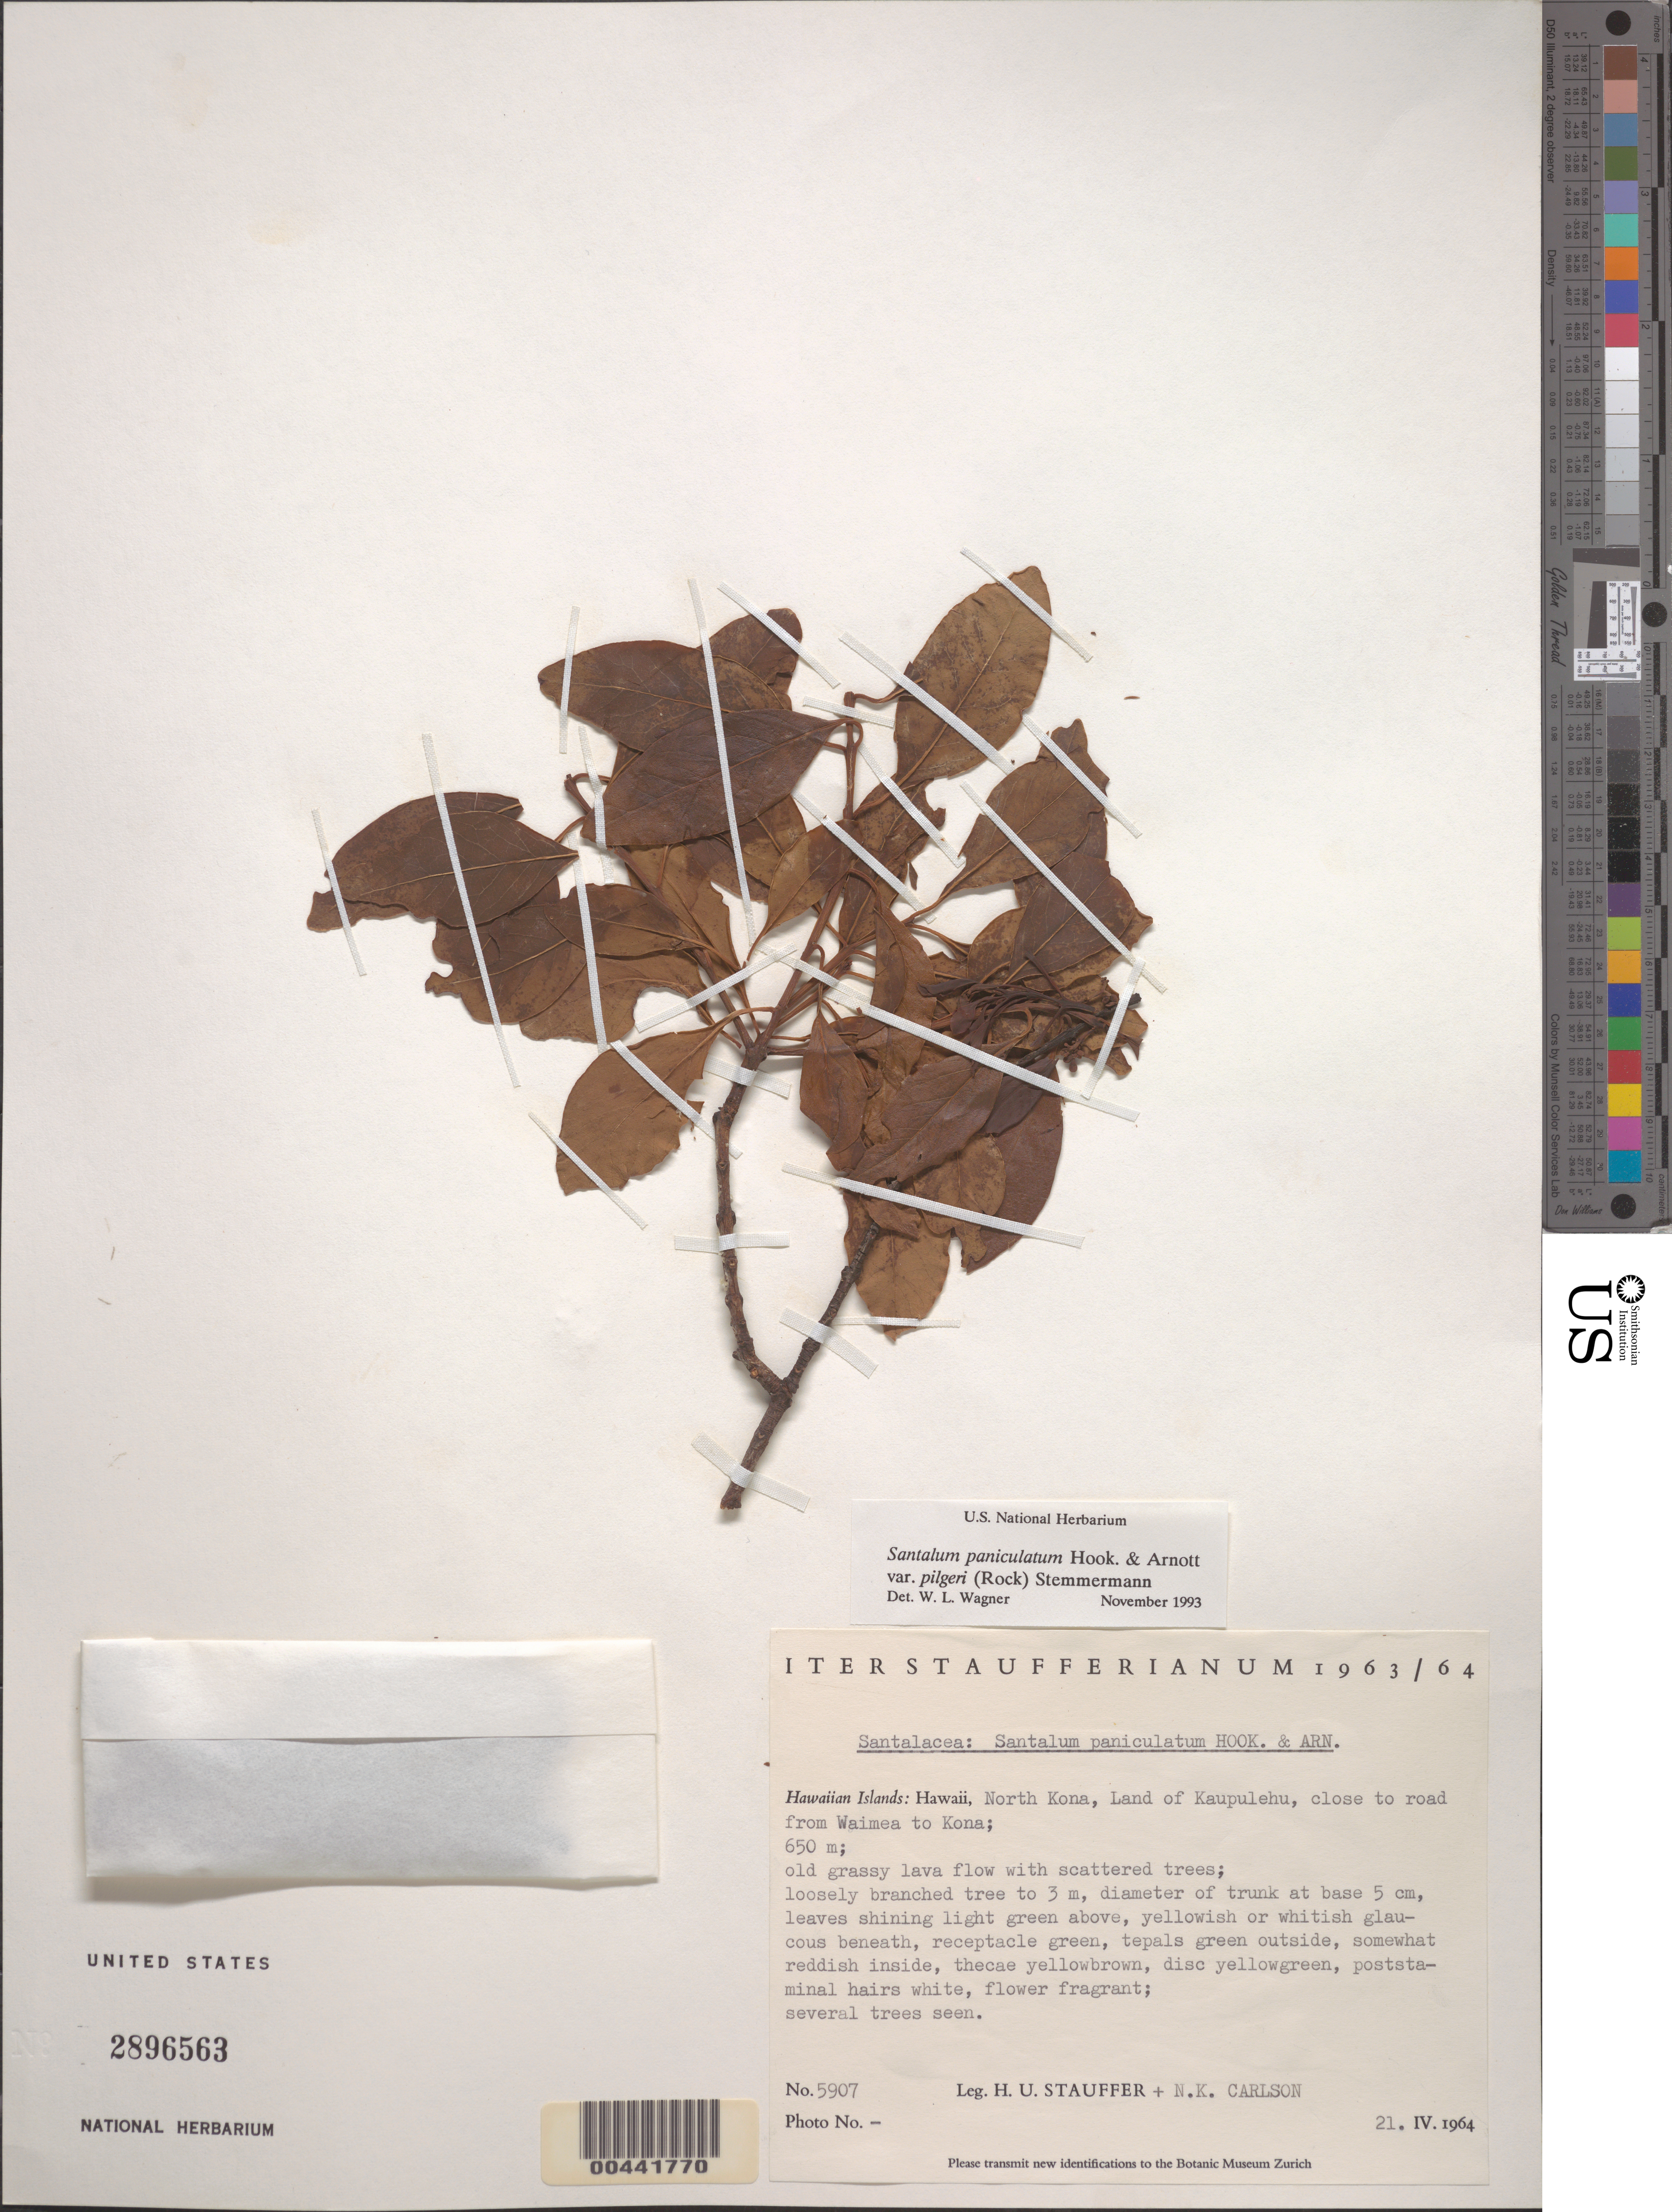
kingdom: Plantae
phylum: Tracheophyta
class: Magnoliopsida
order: Santalales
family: Santalaceae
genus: Santalum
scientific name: Santalum paniculatum var. pilgeri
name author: (Rock) Stemmerm.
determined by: Wagner, W. L., (BOT), Smithsonian Institution - National Museum of Natural History (UNITED STATES)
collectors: H. U. Stauffer & N. Carlson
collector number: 5907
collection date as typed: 21 Apr 1964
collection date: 1964-04-21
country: United States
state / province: Hawaii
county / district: Hawaii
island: Hawaii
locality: North Kona, Land of Kaupulehu, close to road from Waimea to Kona.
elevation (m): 650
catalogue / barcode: US 2896563